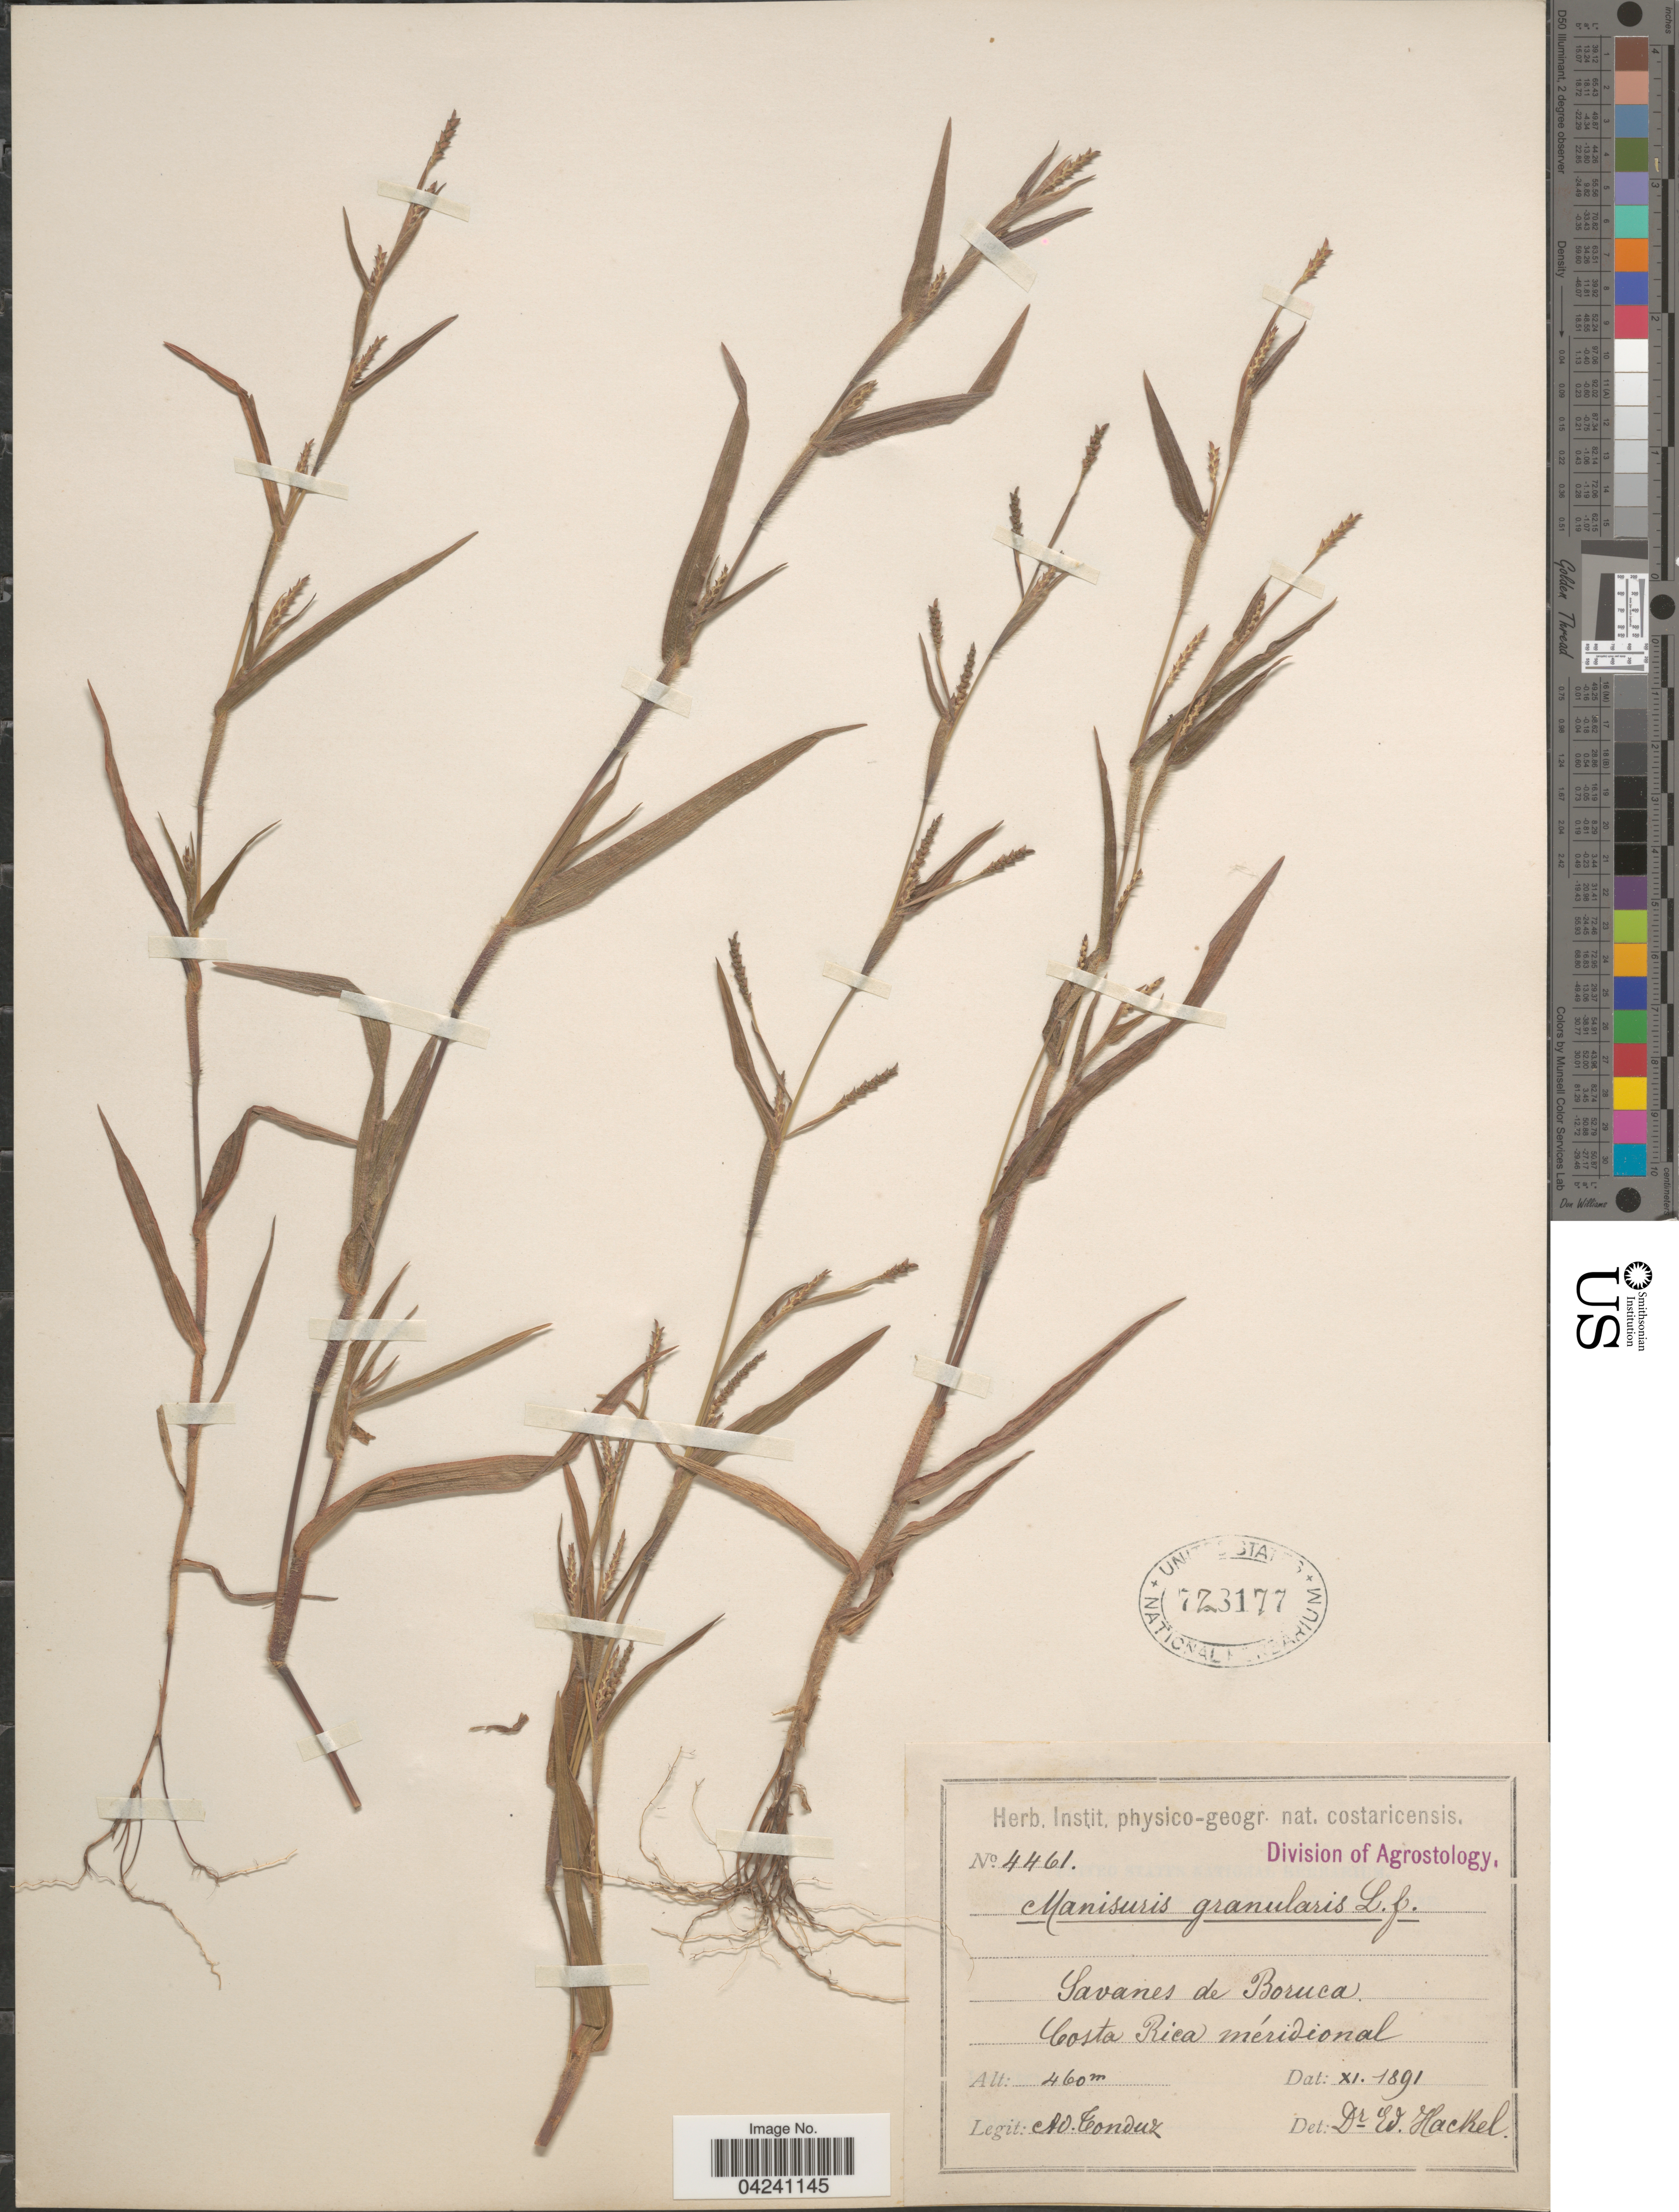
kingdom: Plantae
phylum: Tracheophyta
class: Liliopsida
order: Poales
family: Poaceae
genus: Hackelochloa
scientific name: Hackelochloa granularis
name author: (L.) Kuntze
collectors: A. Tonduz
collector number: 4461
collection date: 1891-11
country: Costa Rica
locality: Savanes de Boruca. Costa Rica méridional.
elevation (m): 460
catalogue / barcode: US 723177